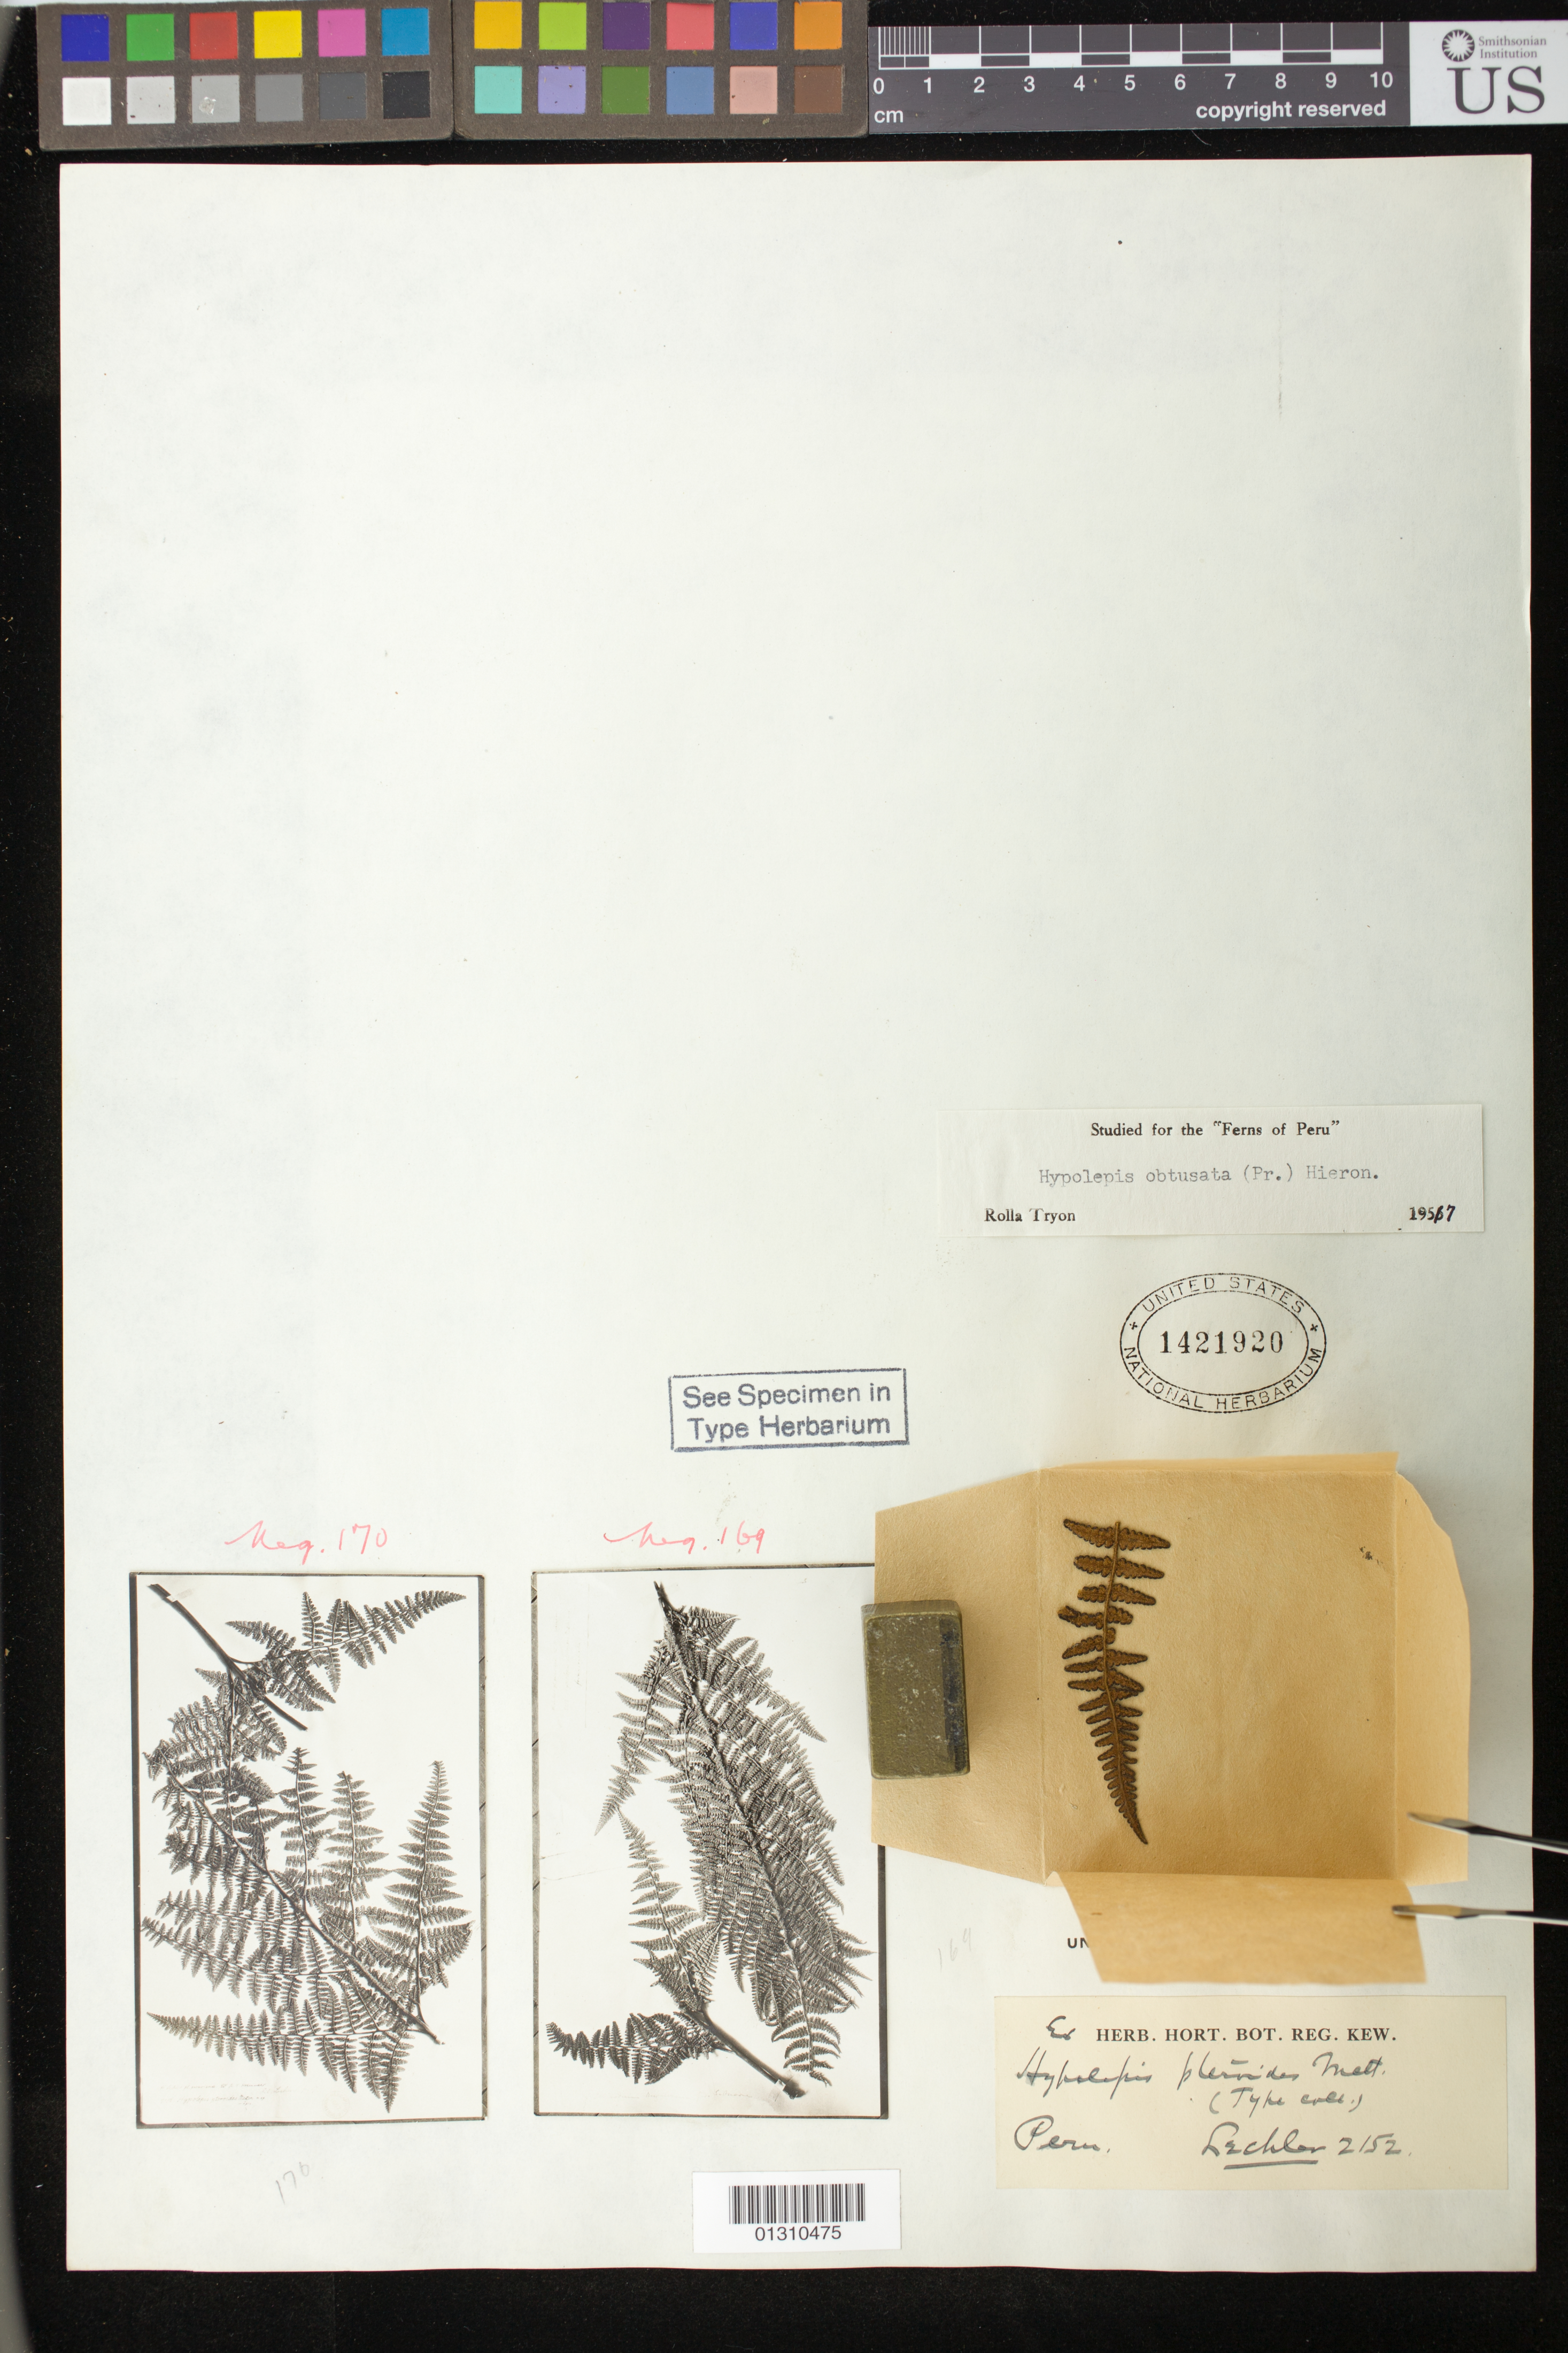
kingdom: Plantae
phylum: Tracheophyta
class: Polypodiopsida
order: Polypodiales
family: Dennstaedtiaceae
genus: Hypolepis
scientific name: Hypolepis obtusata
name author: (C. Presl) Hieron.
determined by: Tryon, Rolla M., Jr.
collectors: -. Lechler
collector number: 2152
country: Peru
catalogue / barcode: US 1421920